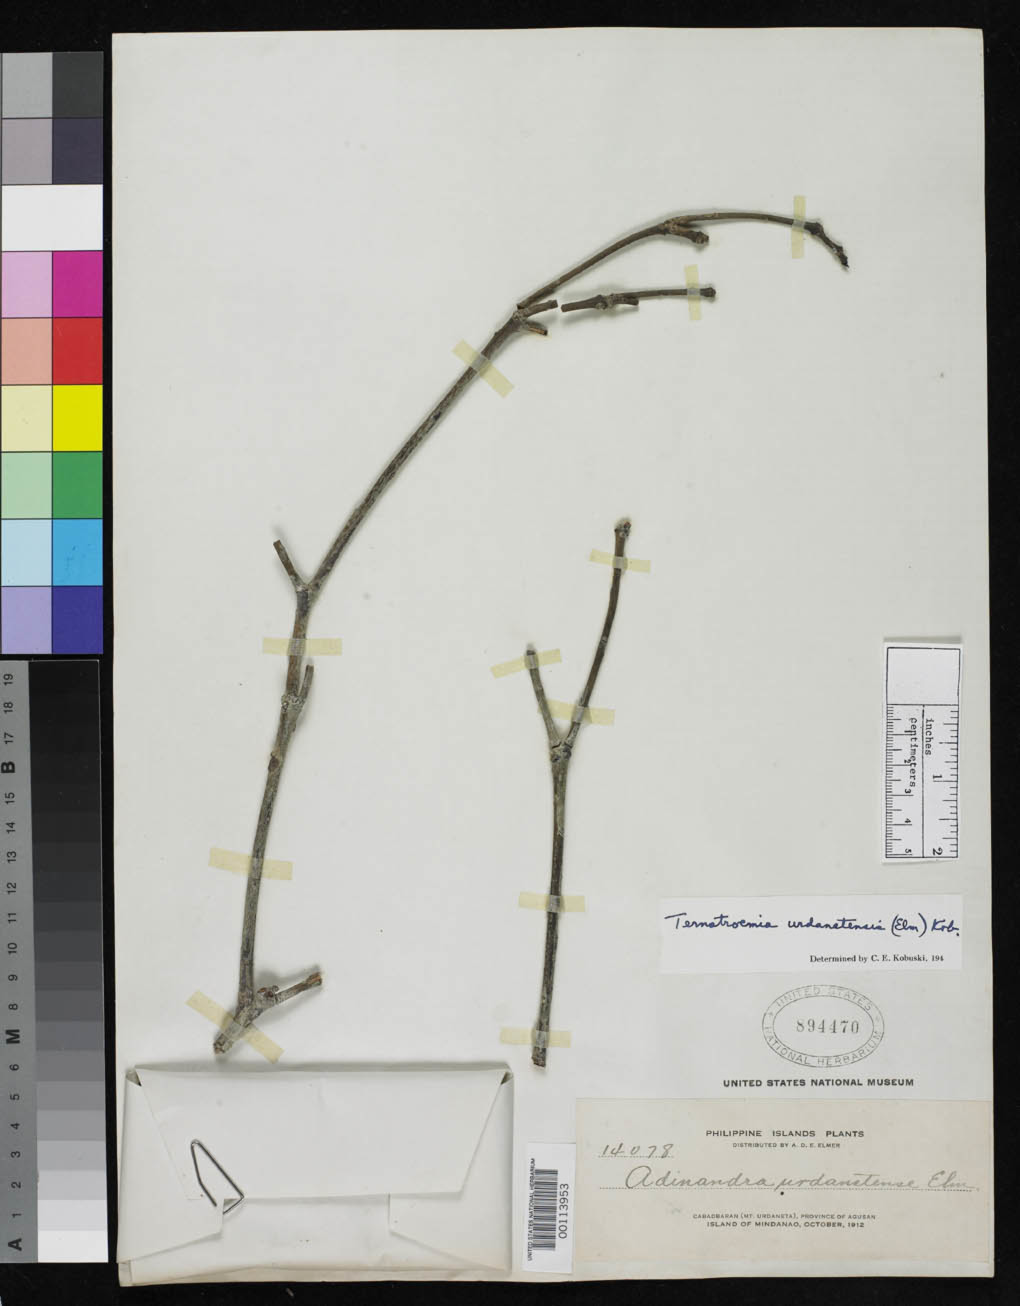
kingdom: Plantae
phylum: Tracheophyta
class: Magnoliopsida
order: Ericales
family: Pentaphylacaceae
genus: Adinandra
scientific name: Adinandra urdanetensis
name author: Elmer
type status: Isolectotype; Type Collection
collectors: A. D. E. Elmer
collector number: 14078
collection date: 1912-10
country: Philippines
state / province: Caraga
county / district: Agusan del Norte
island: Mindanao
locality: Cabadbaran (Mt. Urdaneta), Province of Agusan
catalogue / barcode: US 894470